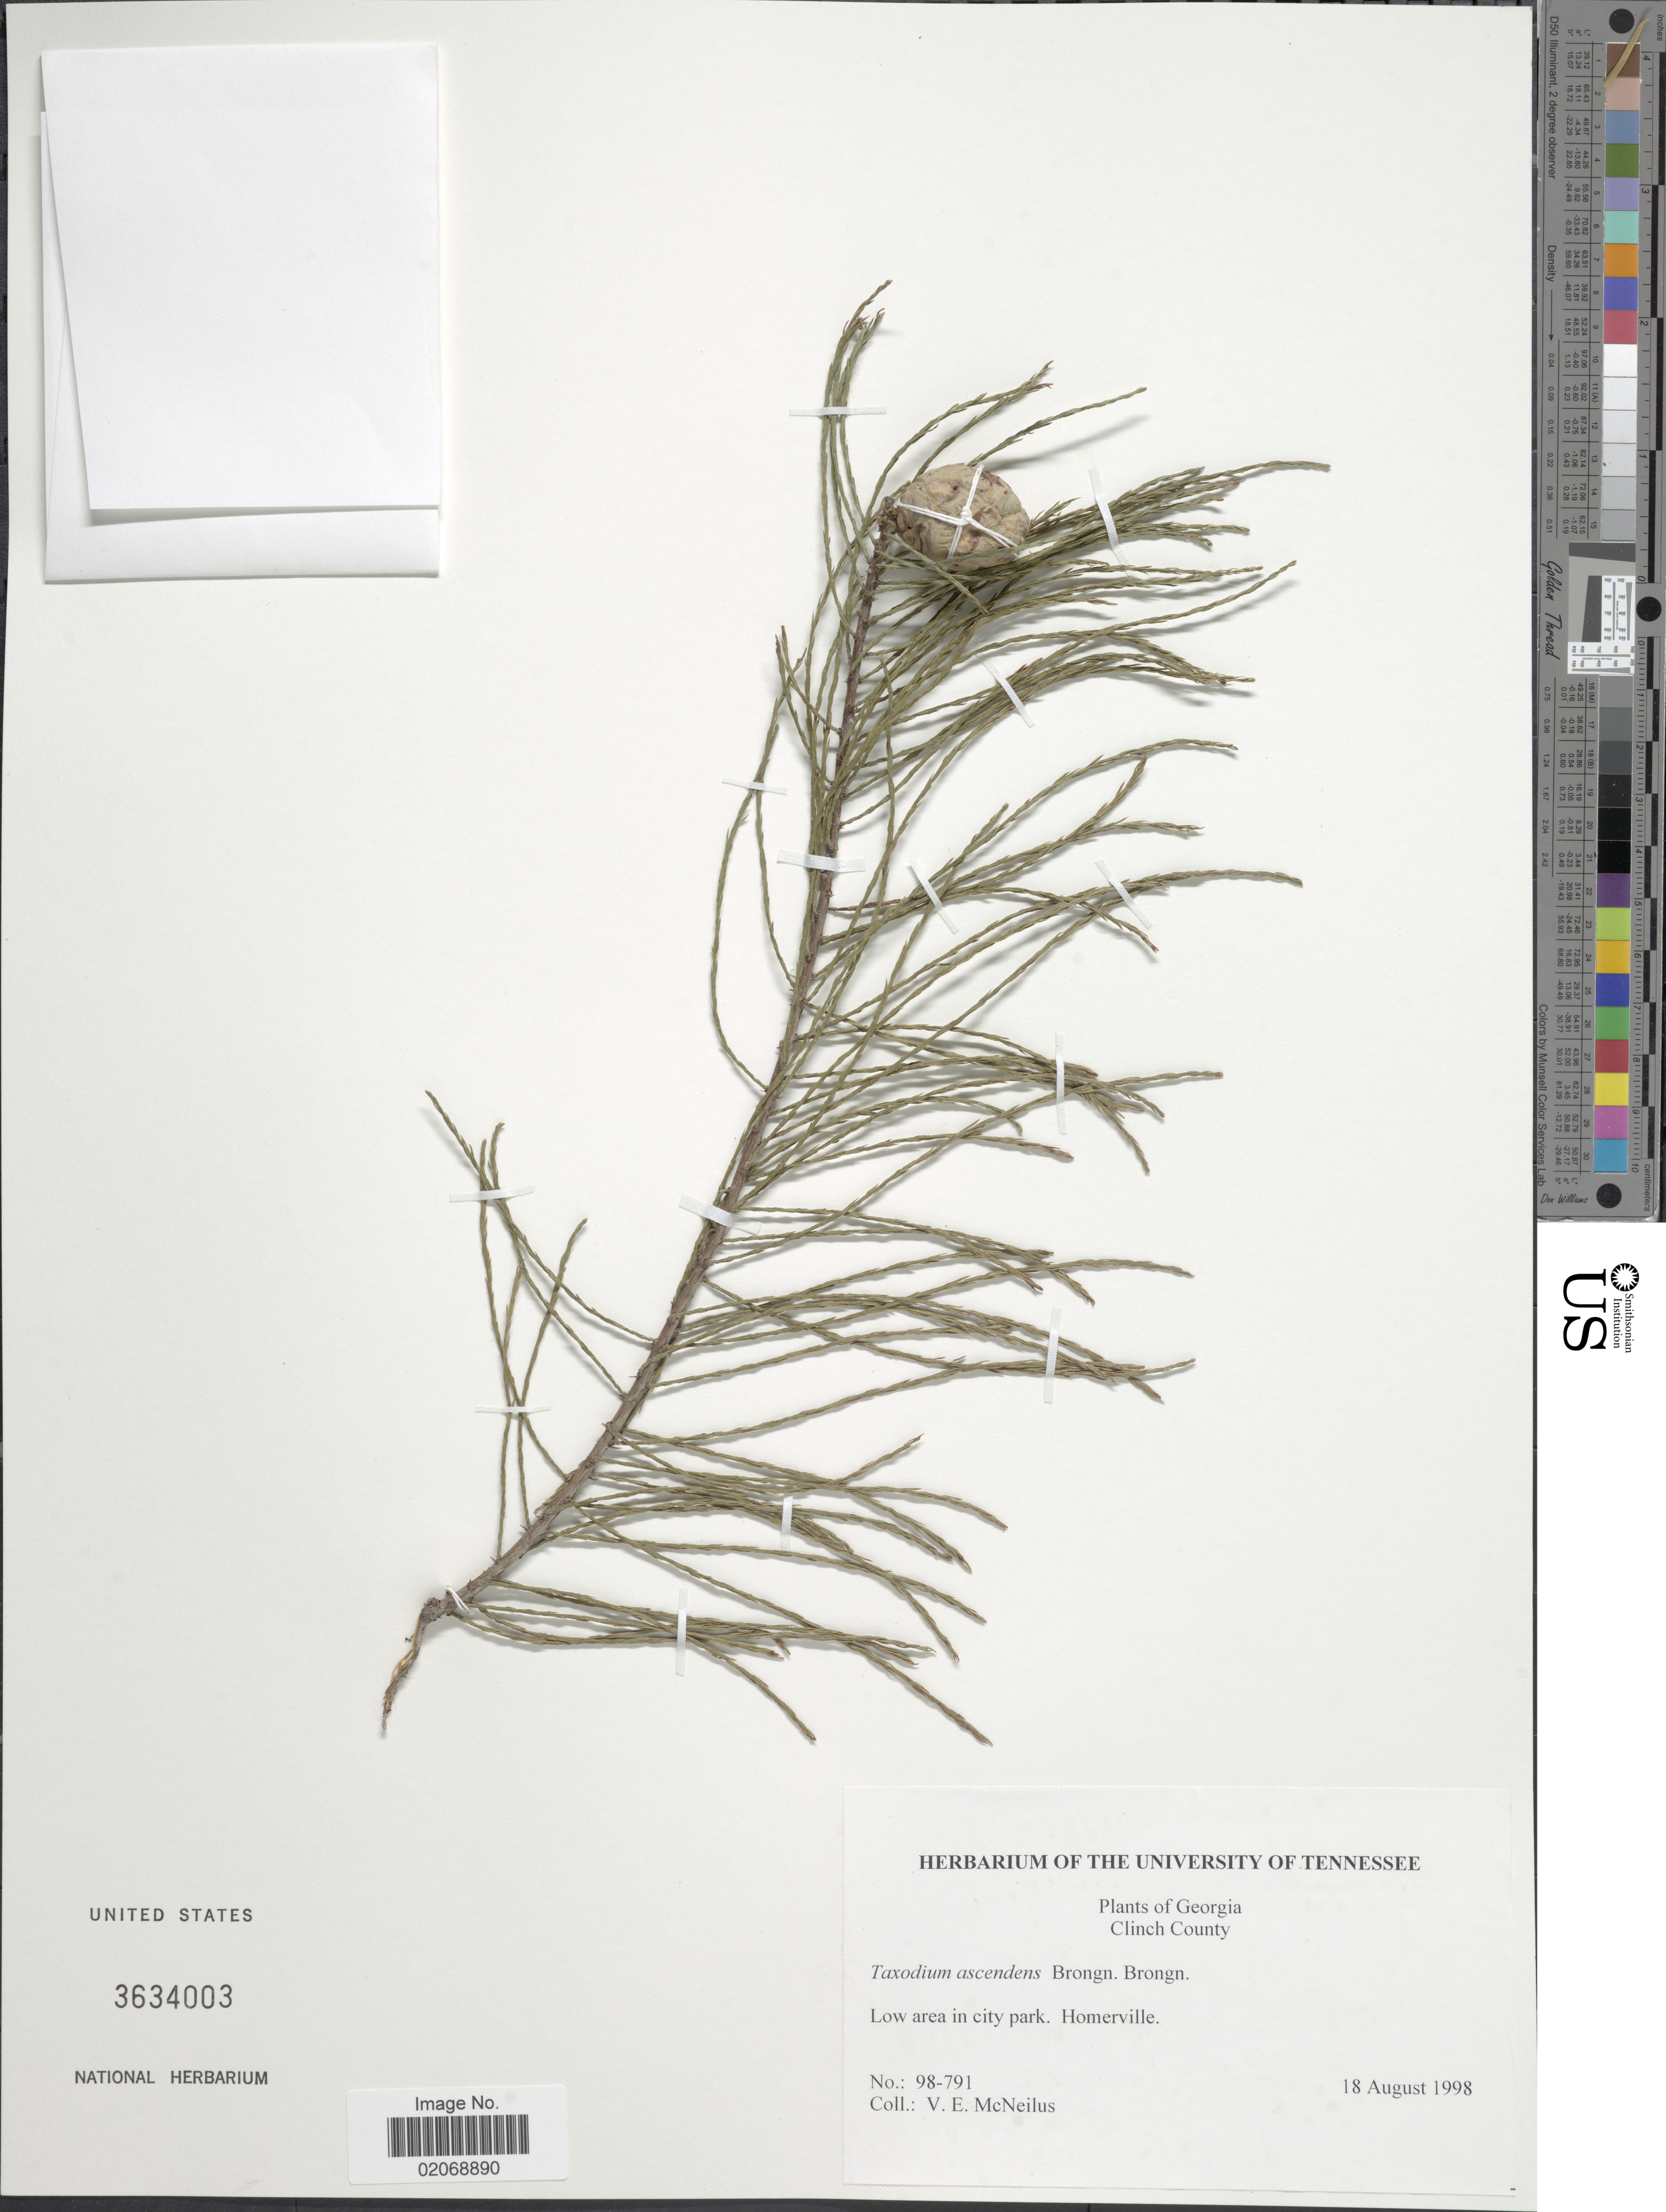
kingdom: Plantae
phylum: Tracheophyta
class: Pinopsida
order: Pinales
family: Cupressaceae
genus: Taxodium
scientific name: Taxodium ascendens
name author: Brongn.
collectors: V. Mcneilus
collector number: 98-791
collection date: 1998-08-18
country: United States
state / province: Georgia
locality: Clinch County, Low area in city park, Homerville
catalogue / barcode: US 3634003